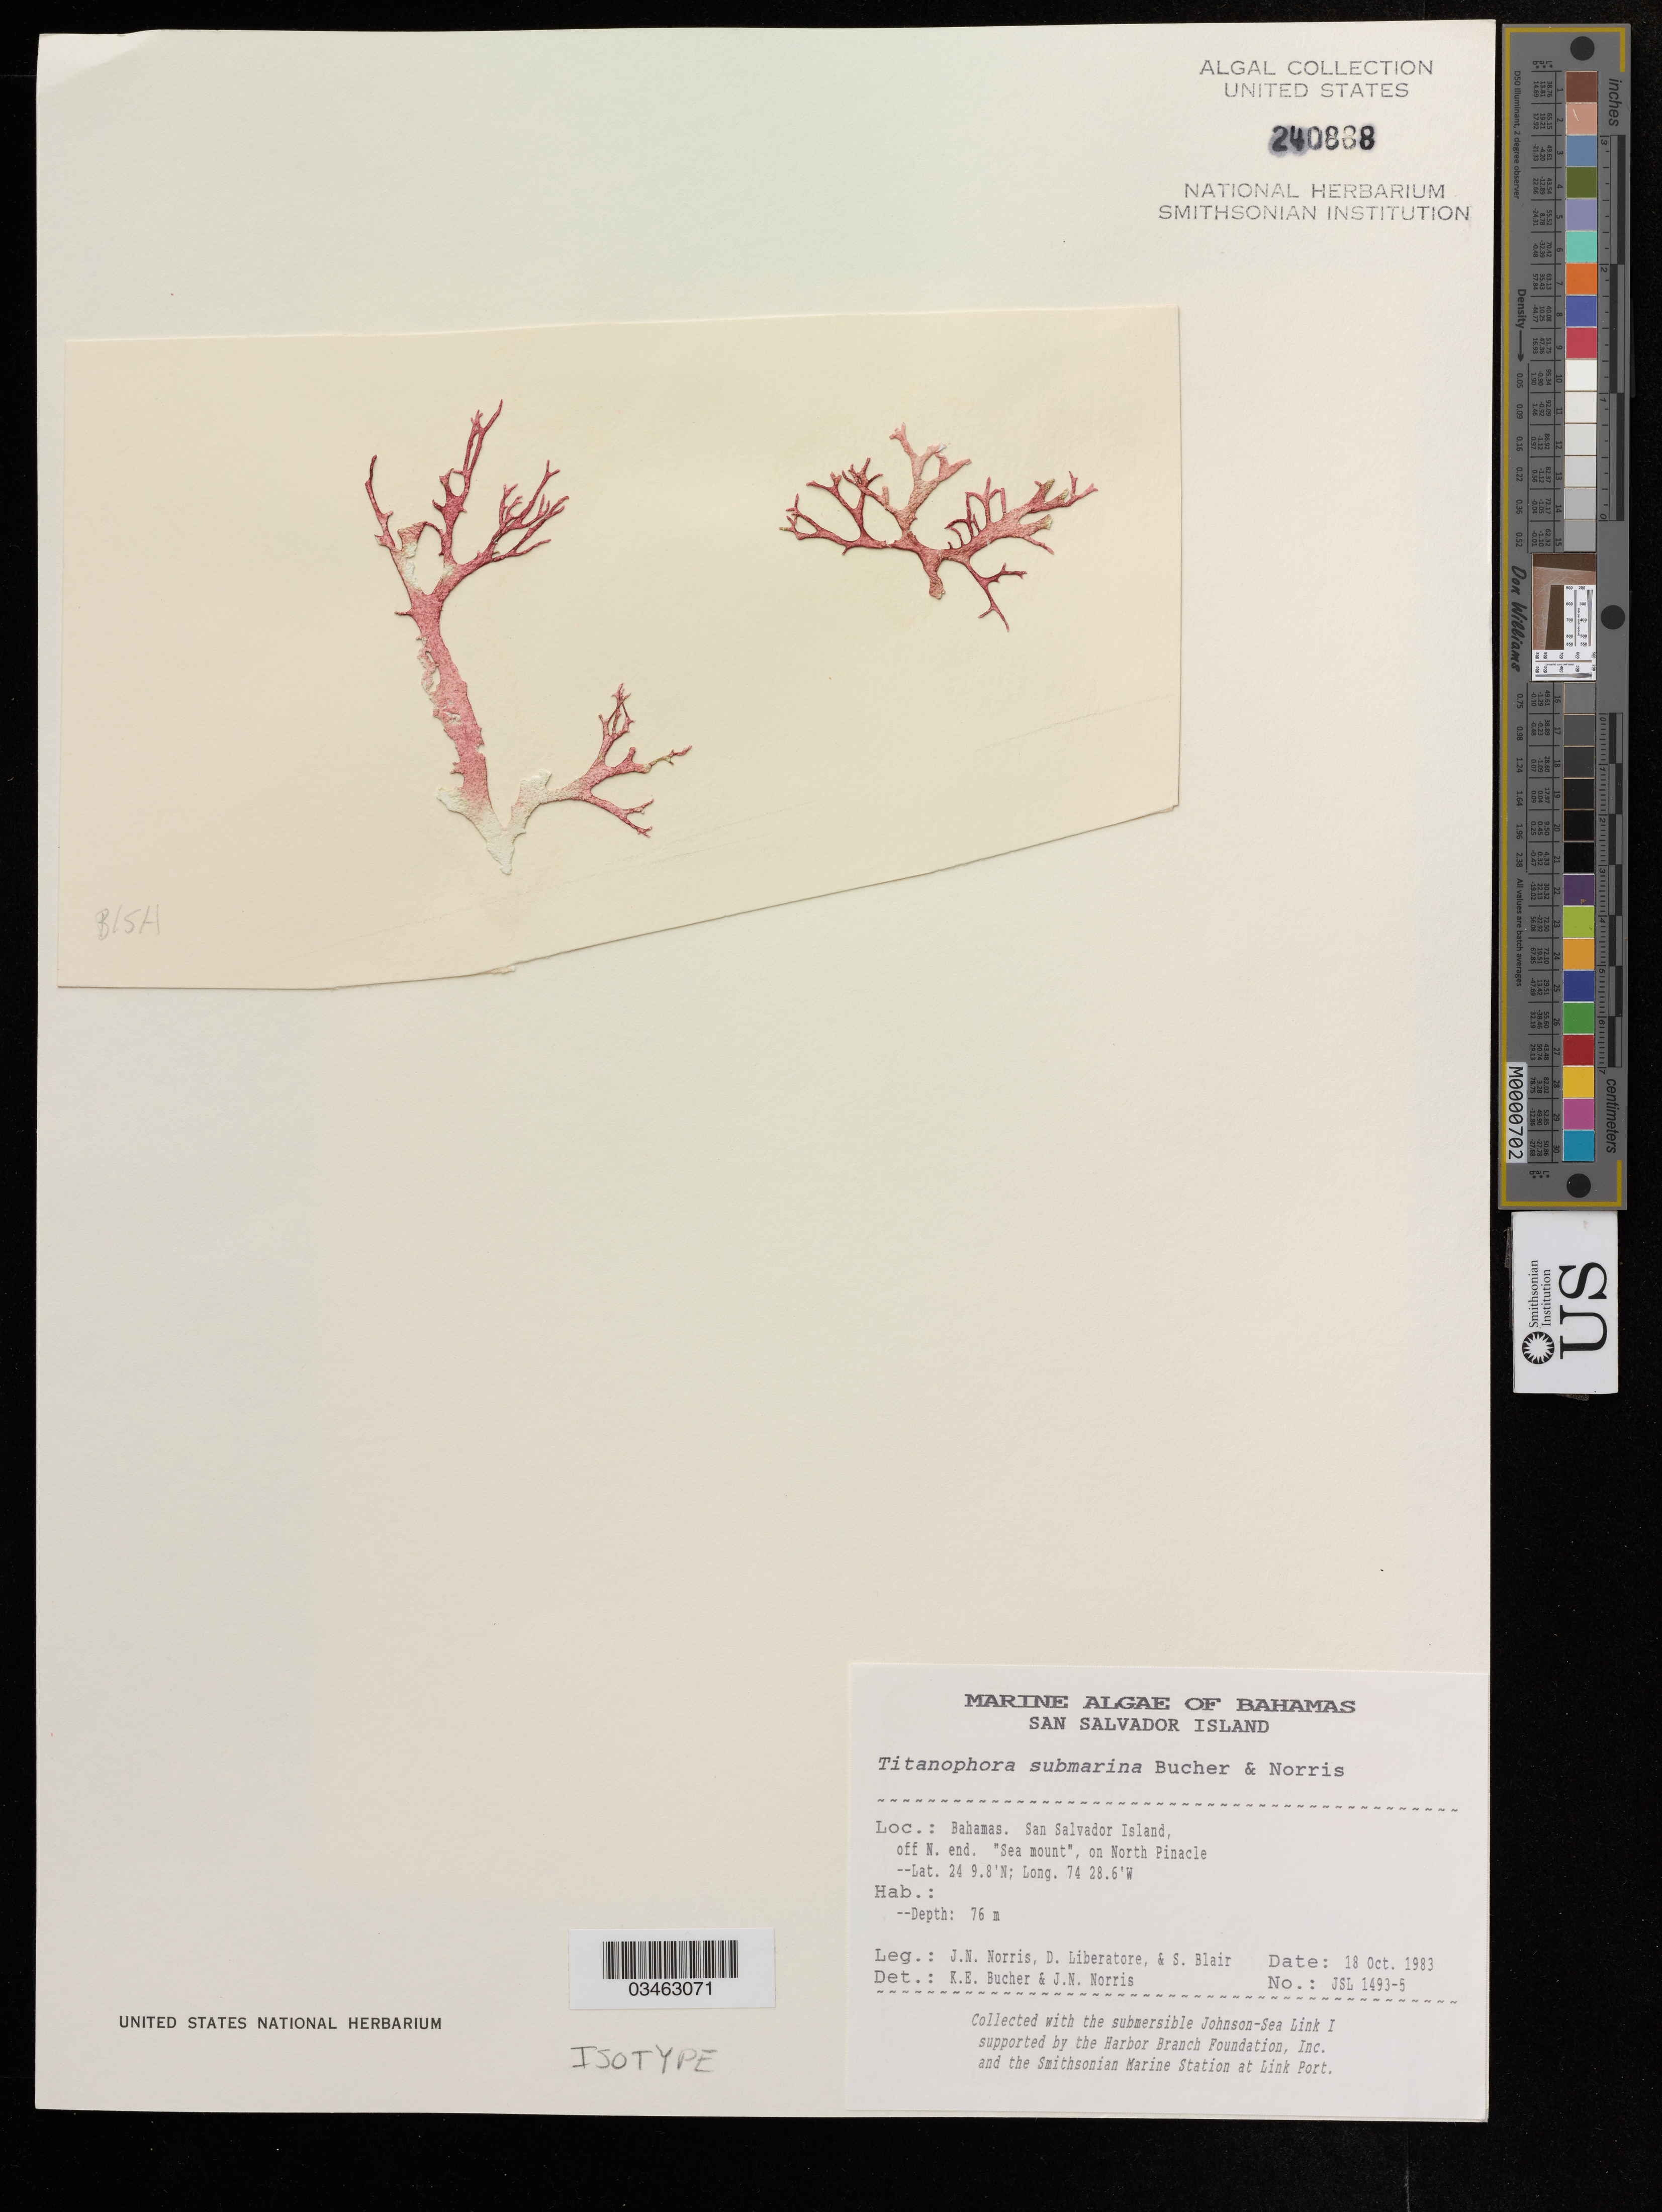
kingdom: Plantae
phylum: Rhodophyta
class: Florideophyceae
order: Nemastomatales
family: Schizymeniaceae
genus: Titanophora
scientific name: Titanophora submarina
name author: J.N. Norris & K.E. Bucher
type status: Isotype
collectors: J. N. Norris, D. Liberatore & S. M. Blair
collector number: JSL 1493-5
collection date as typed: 18 Oct 1983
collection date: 1983-10-18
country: Bahamas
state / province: San Salvador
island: San Salvador Island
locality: Sea mount, North Pinacle, off north end of San Salvador Island.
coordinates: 24º9.8'N, 74º28.6'W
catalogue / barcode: US 240888